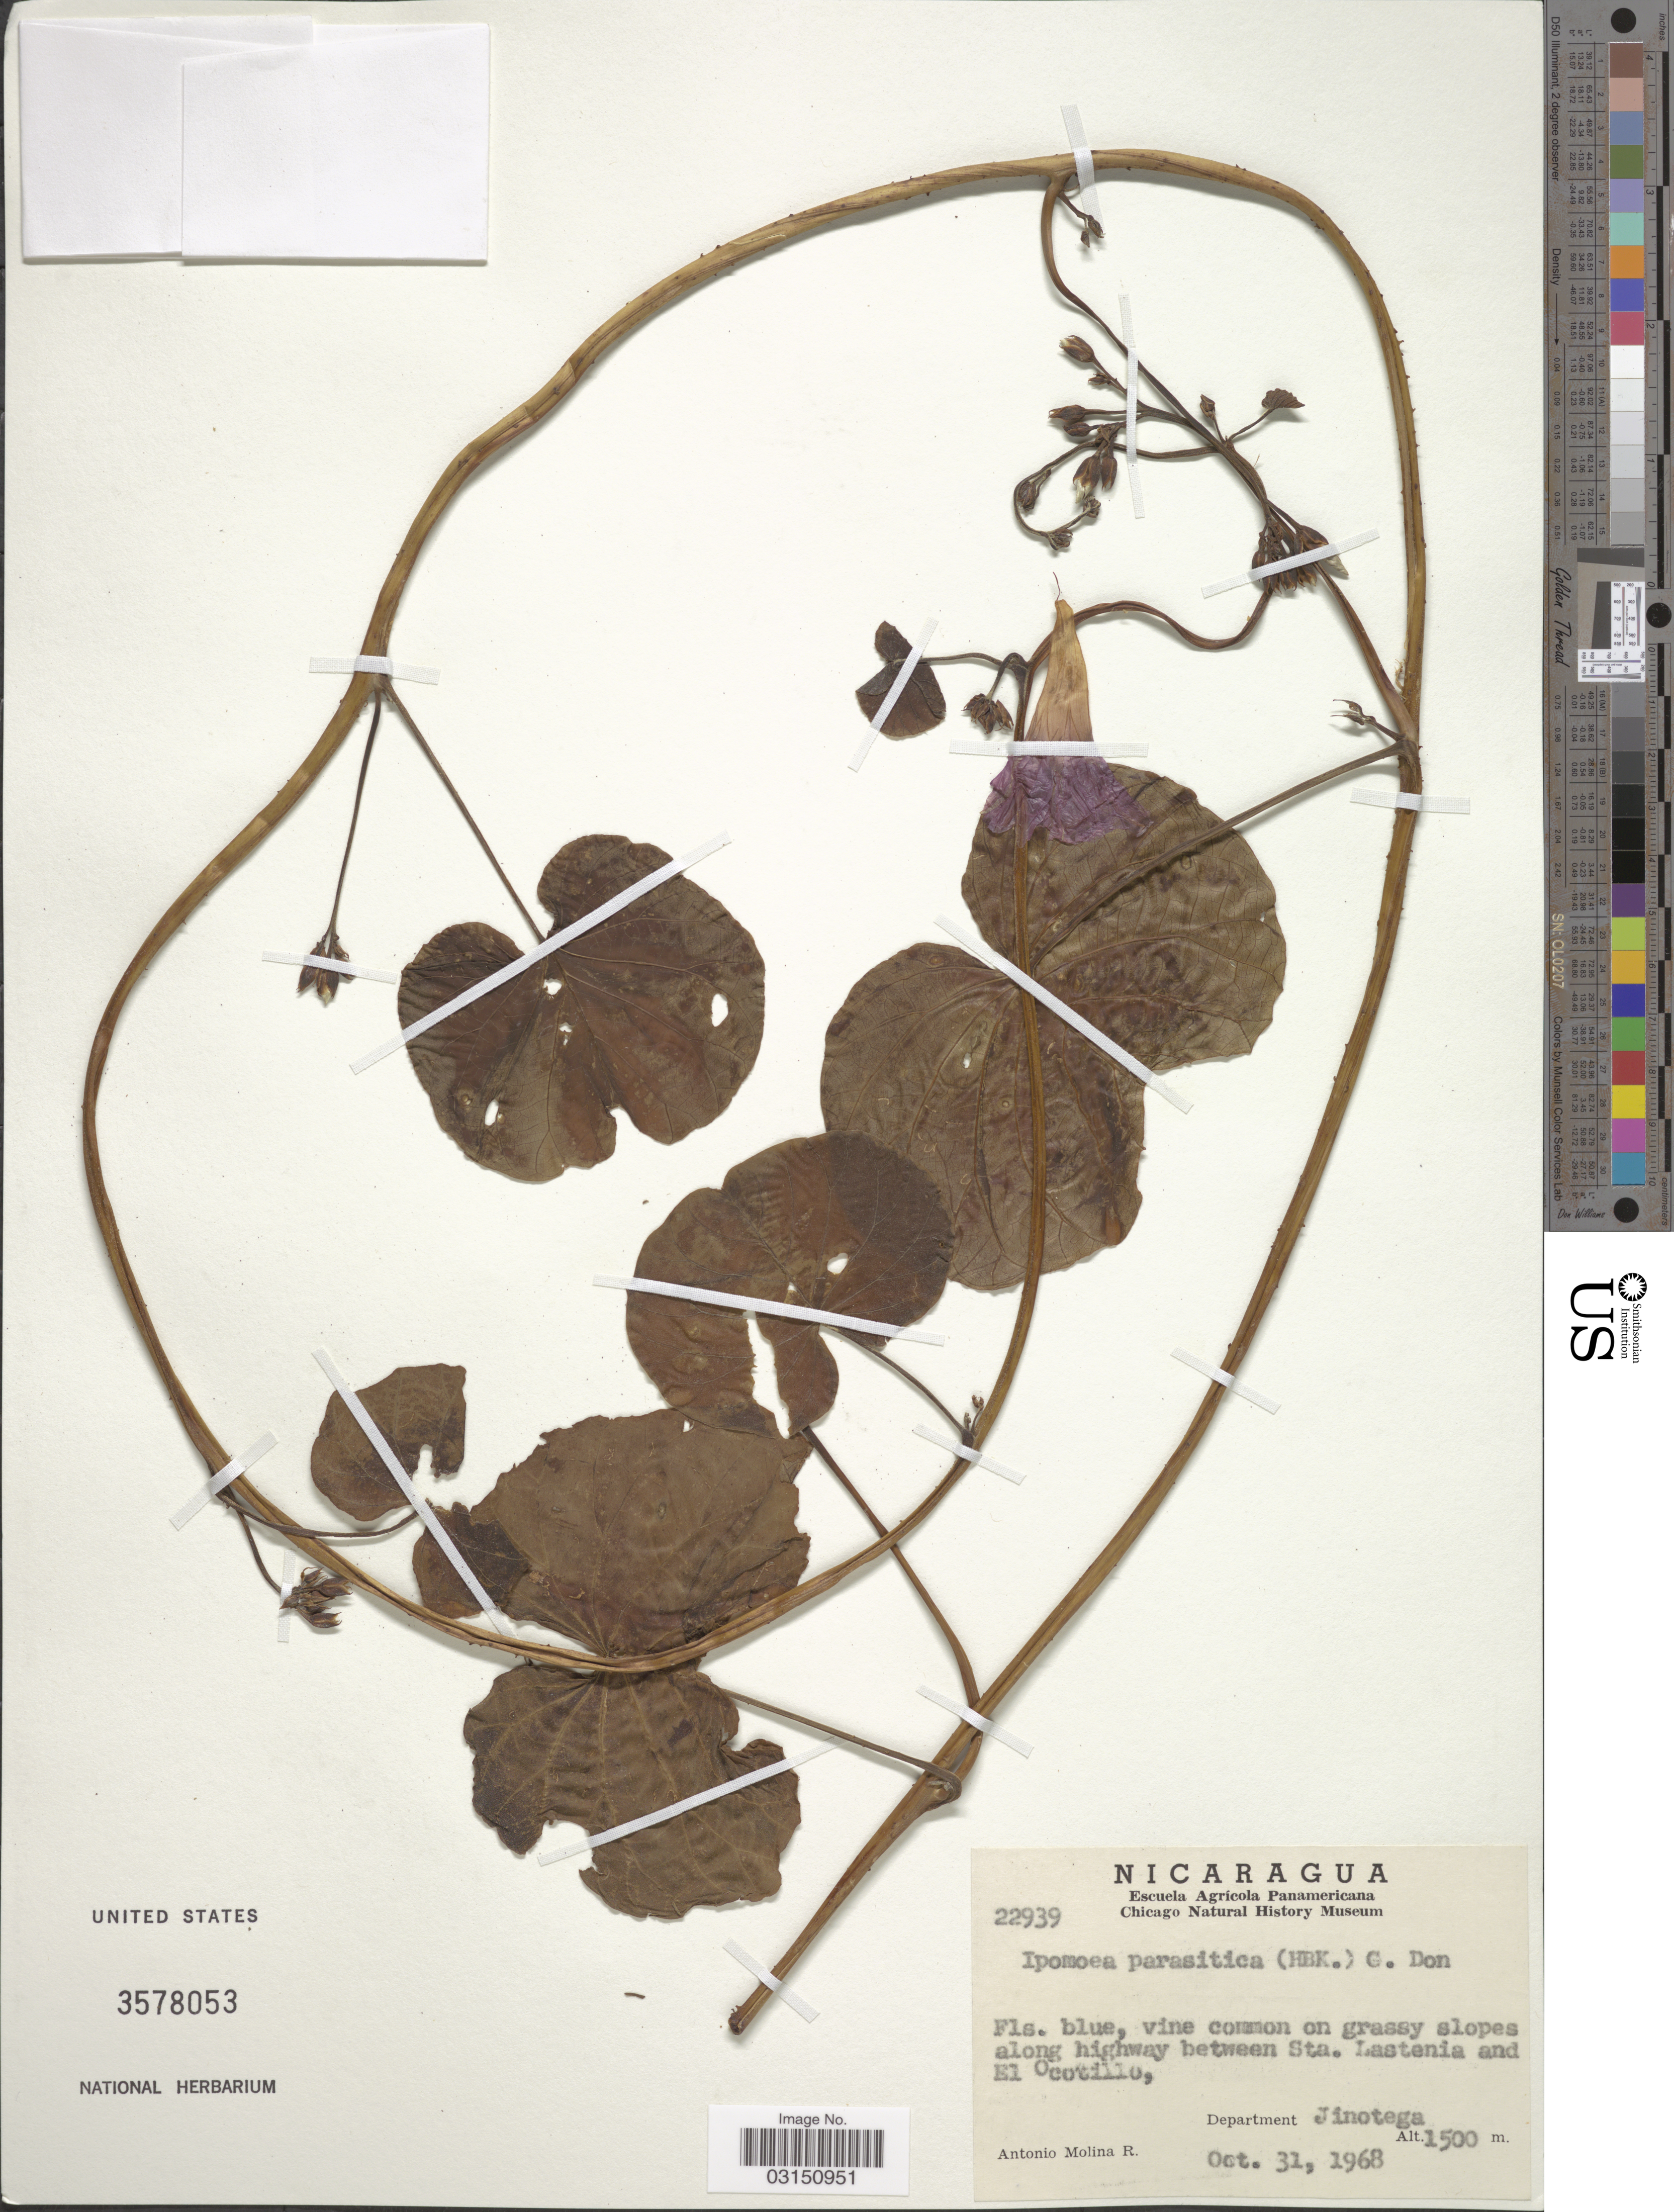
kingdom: Plantae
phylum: Tracheophyta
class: Magnoliopsida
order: Solanales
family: Convolvulaceae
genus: Ipomoea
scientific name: Ipomoea parasitica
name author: (Kunth) G. Don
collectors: A. Molina R.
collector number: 22939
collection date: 1968-10-31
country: Nicaragua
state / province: Jinotega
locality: Along highway between Sta. Lastenia and El Ocotillo, Department Jinotega.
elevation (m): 1500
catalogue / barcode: US 3578053